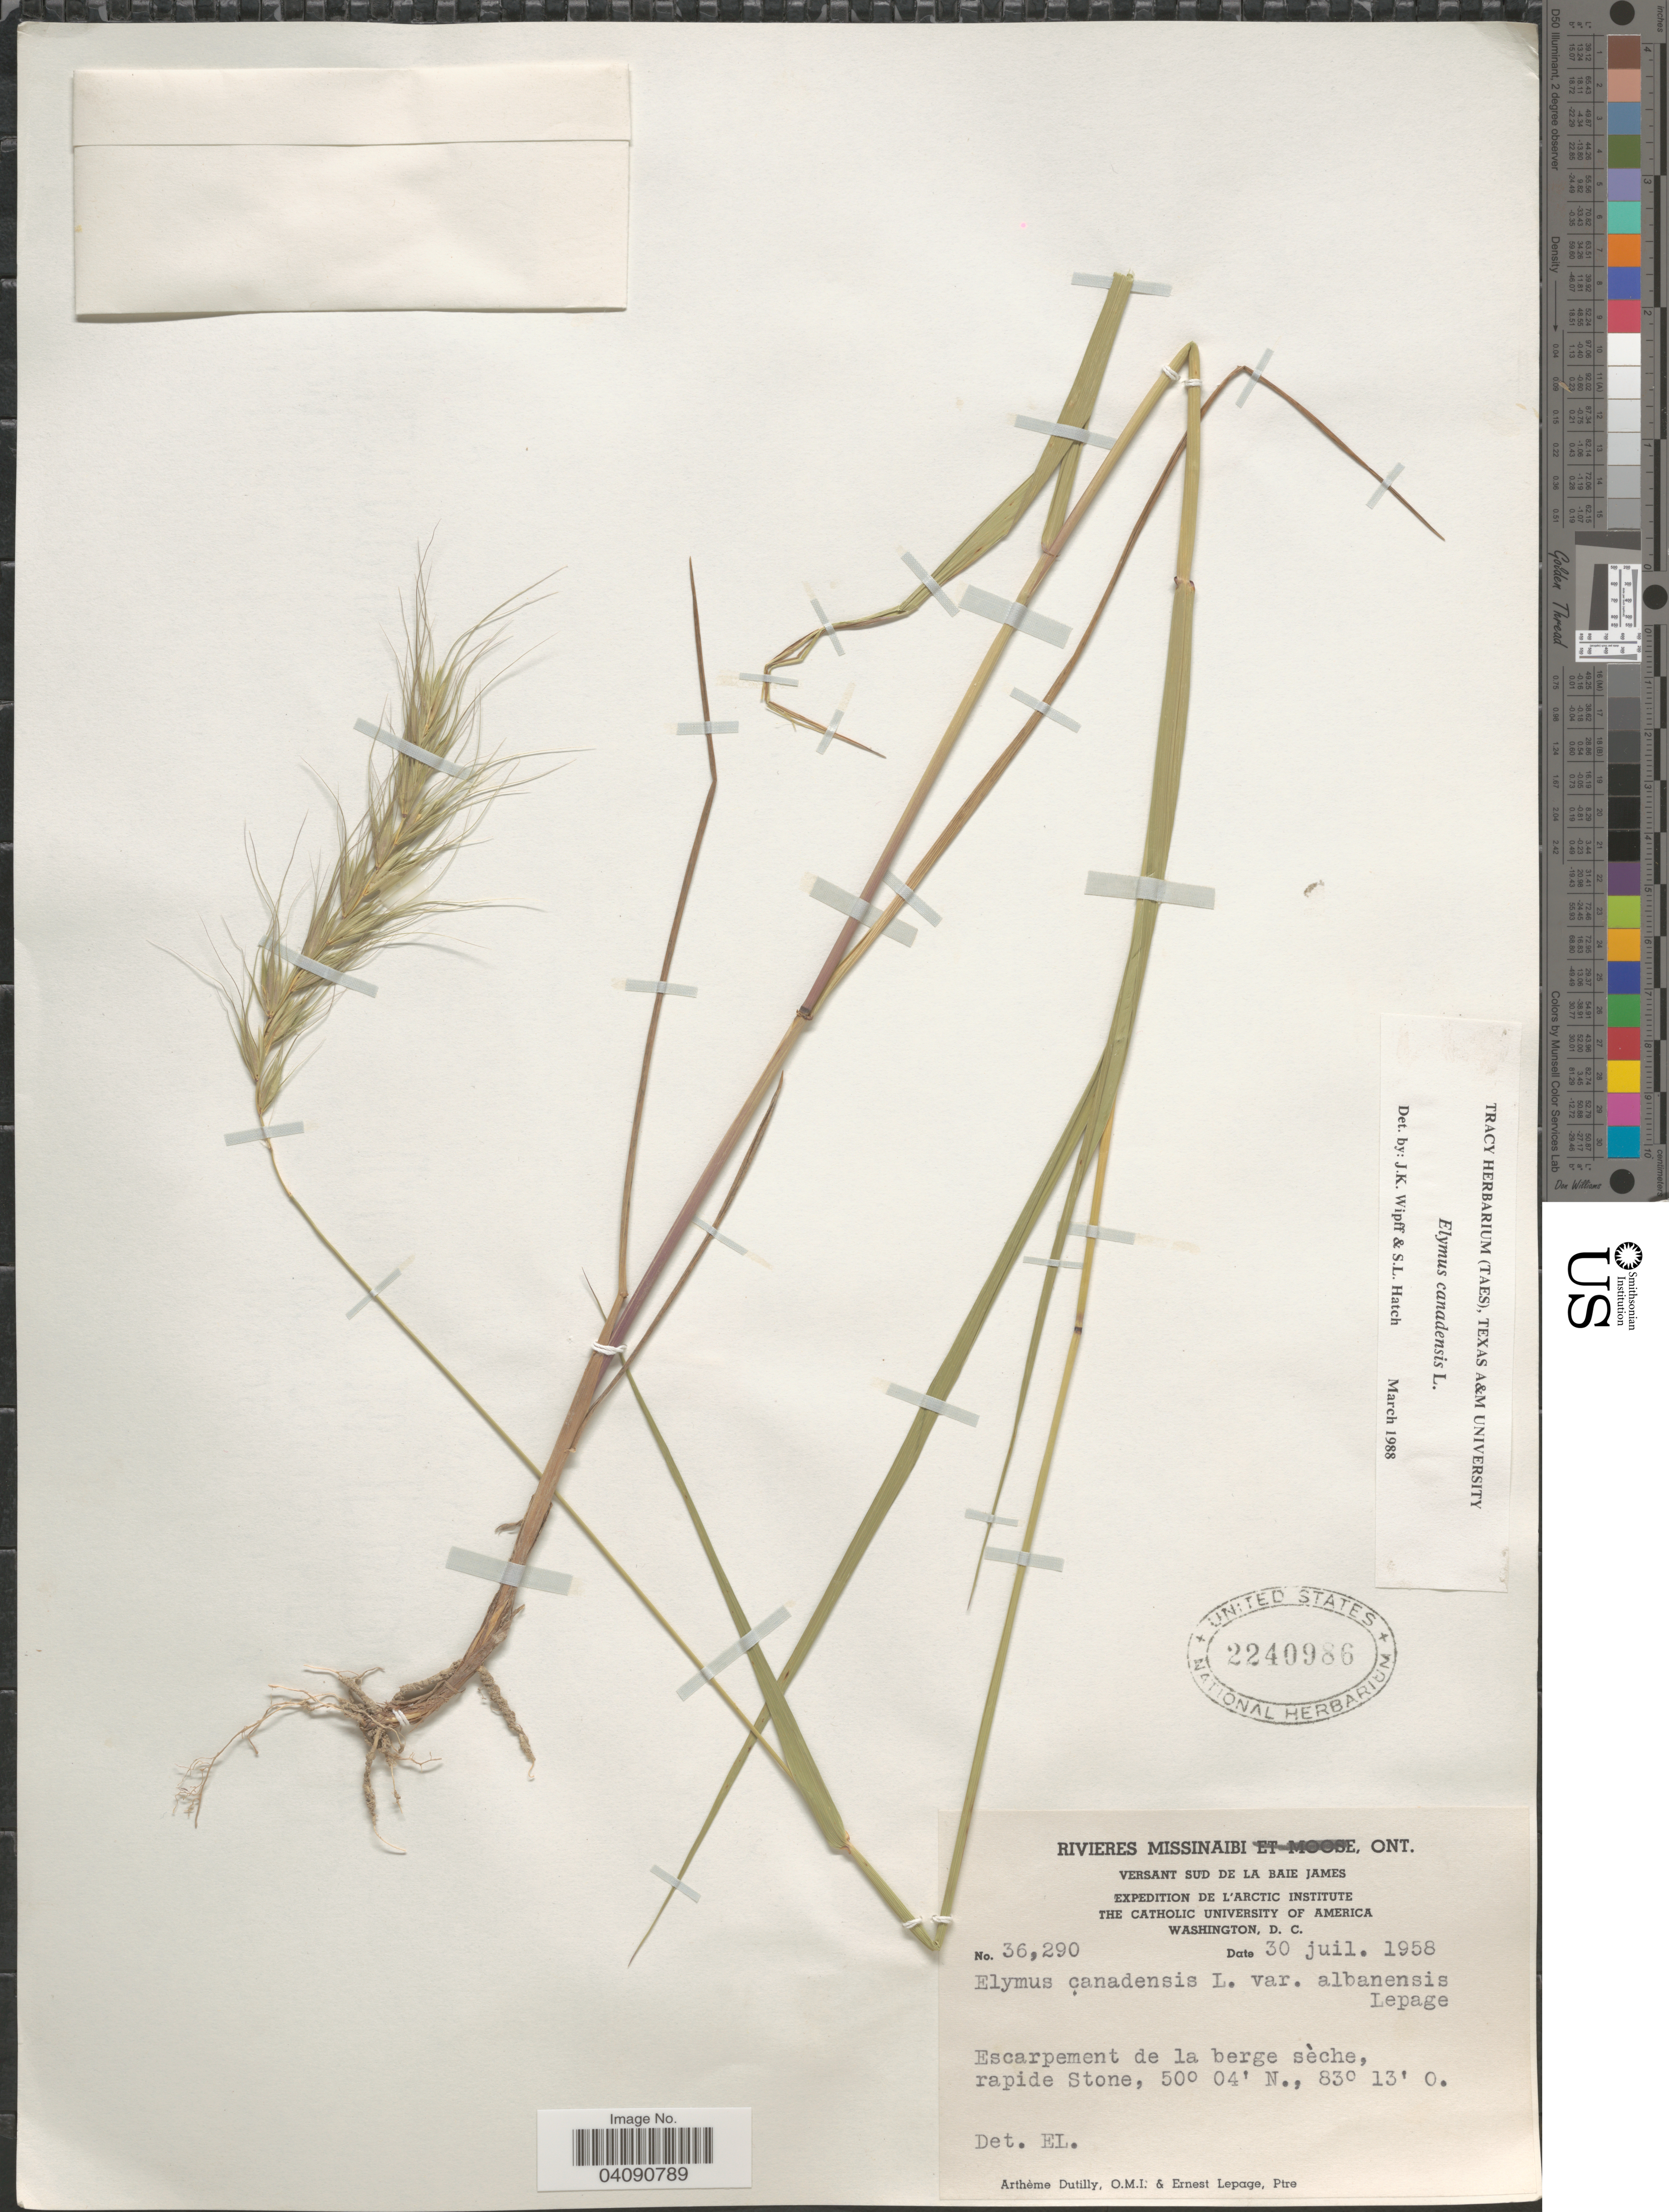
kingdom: Plantae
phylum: Tracheophyta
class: Liliopsida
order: Poales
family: Poaceae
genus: Elymus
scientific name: Elymus canadensis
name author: L.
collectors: A. Dutilly & E. Lepage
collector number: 36290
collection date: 1958-07-30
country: Canada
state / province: Ontario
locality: Rivieres Missinaibi. Versant sud de la Baie James. Expedition de l'Arctic Institute. Escarpement de la berge sèche, rapide Stone.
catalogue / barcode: US 2240986